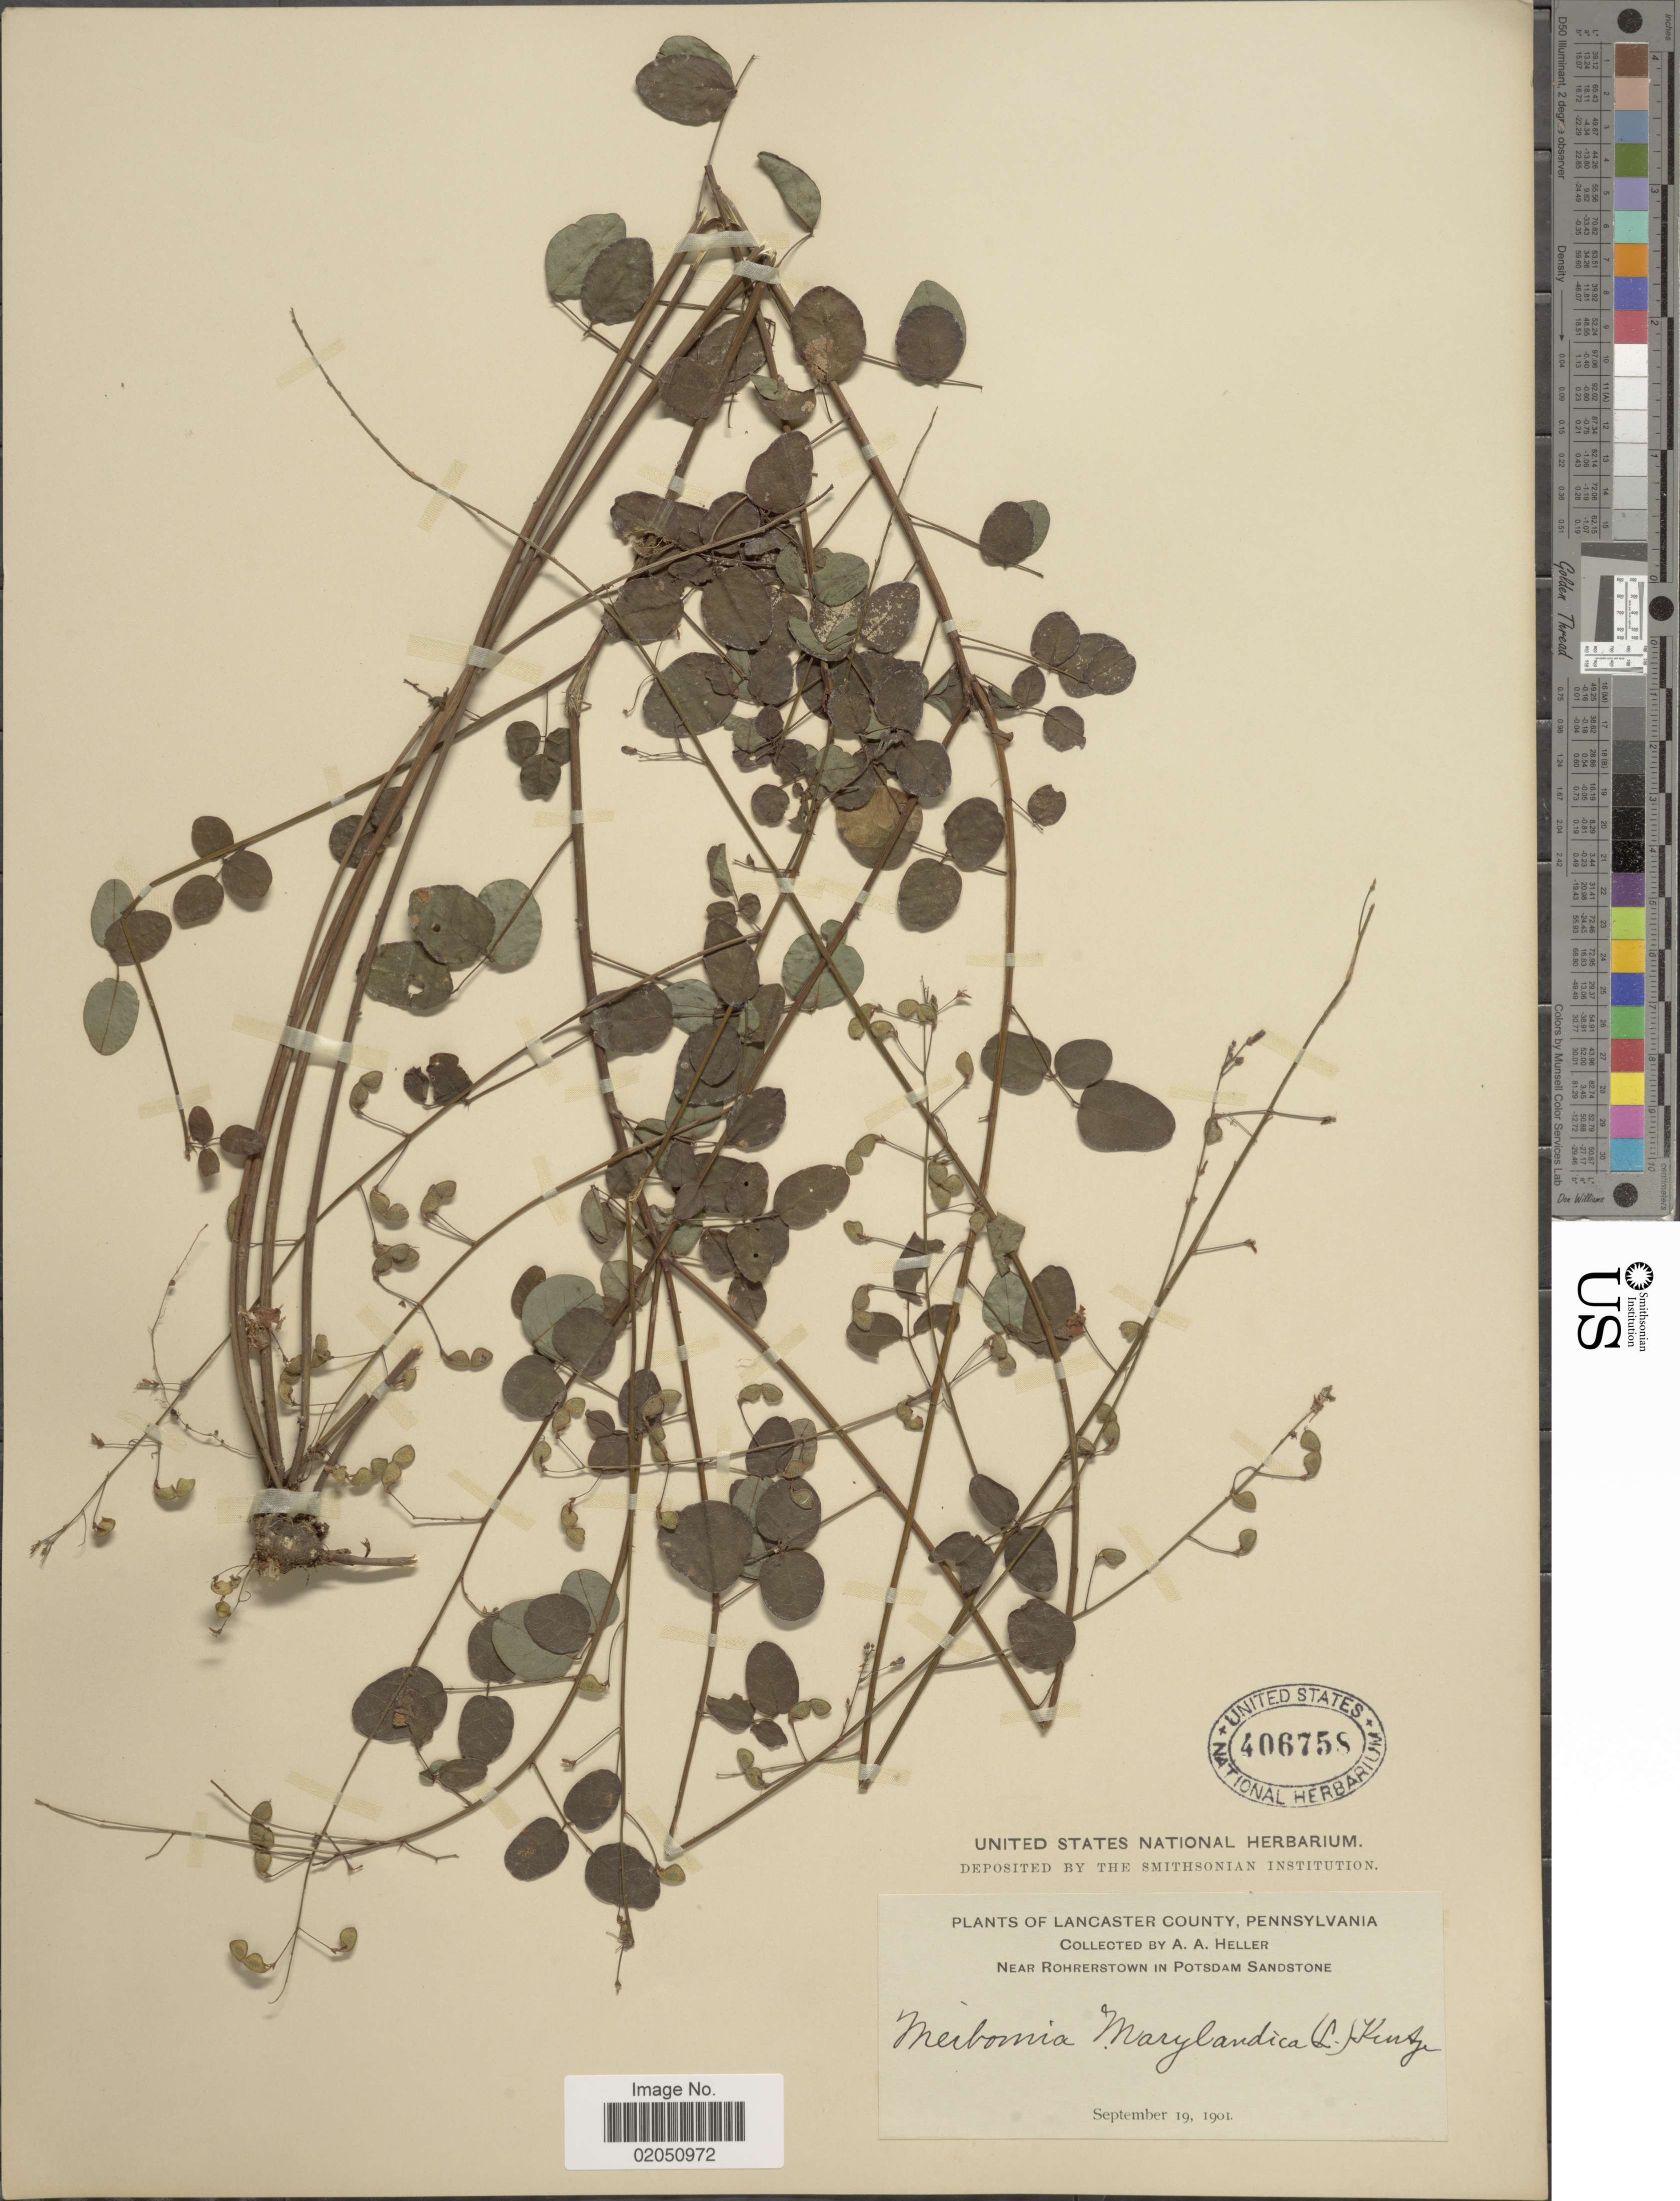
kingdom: Plantae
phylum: Tracheophyta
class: Magnoliopsida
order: Fabales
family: Fabaceae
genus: Desmodium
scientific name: Desmodium marilandicum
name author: Darl.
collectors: A. A. Heller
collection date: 1901-09-19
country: United States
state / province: Pennsylvania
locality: Lancster County, Near Rohrerstown in Potsdam Sandstone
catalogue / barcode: US 406758